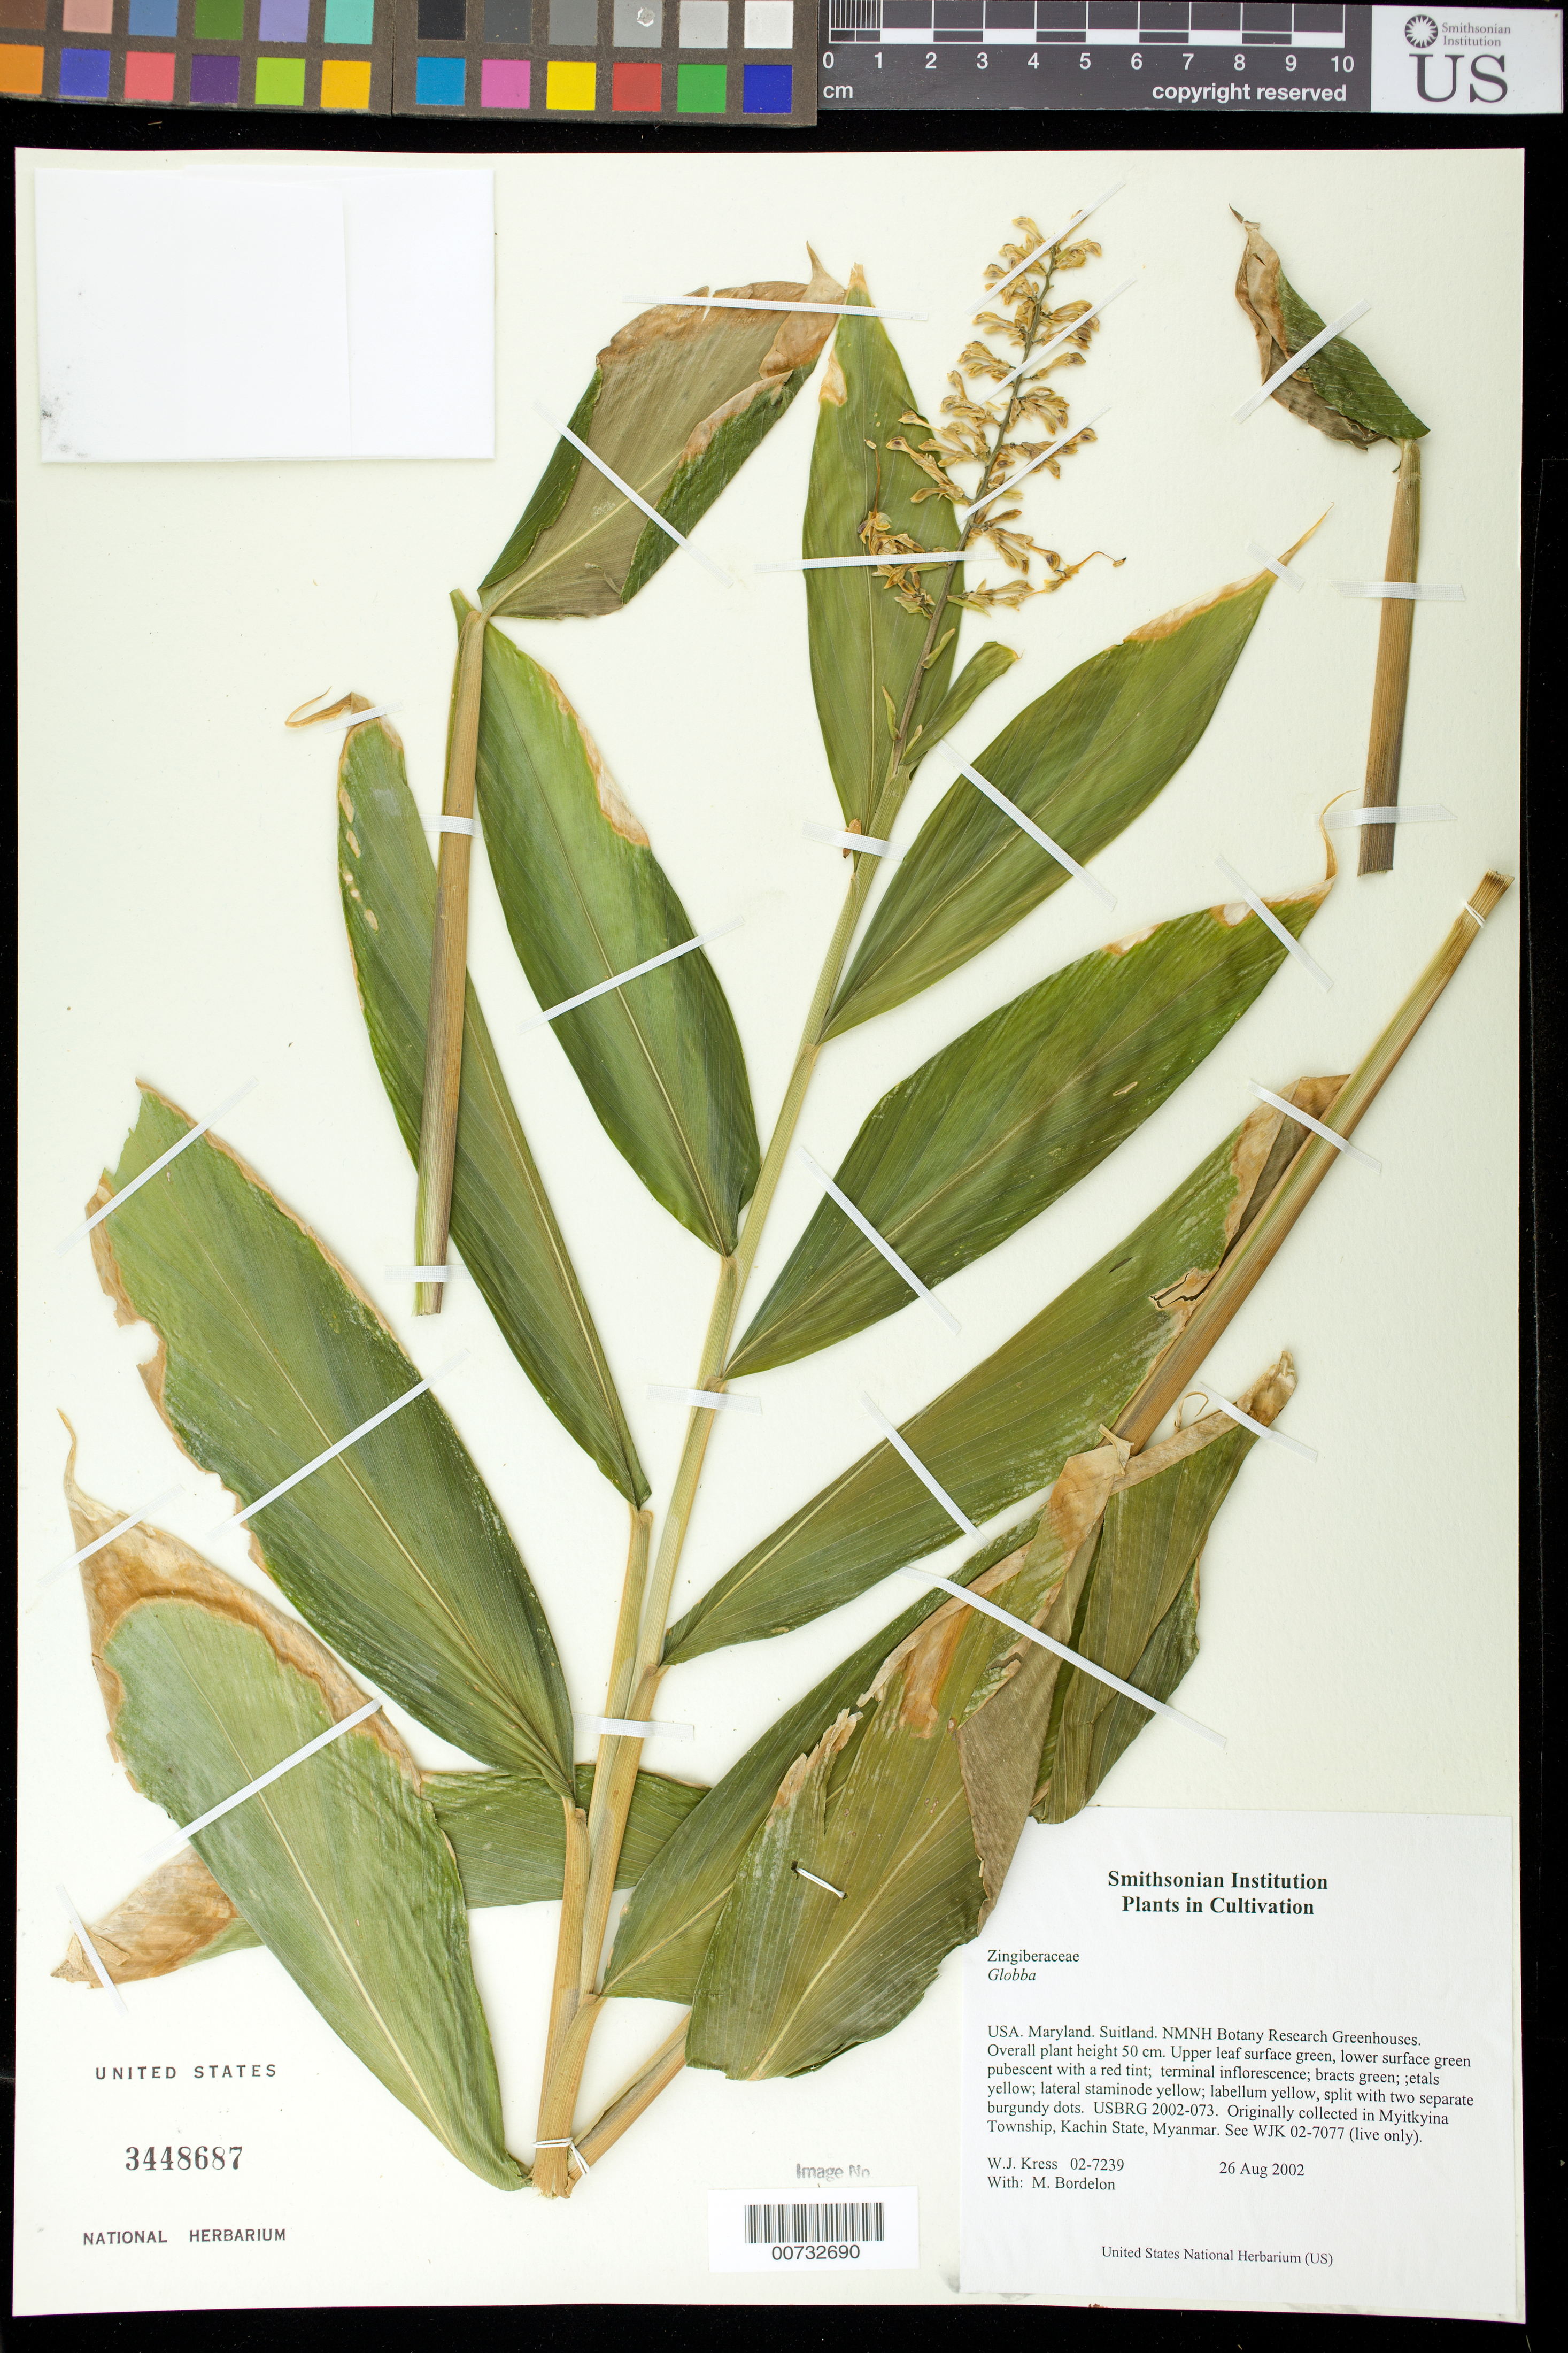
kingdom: Plantae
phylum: Tracheophyta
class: Liliopsida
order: Zingiberales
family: Zingiberaceae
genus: Globba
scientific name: Globba sp.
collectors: W. J. Kress & M. Bordelon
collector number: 02-7239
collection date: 2002-08-26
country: United States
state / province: Maryland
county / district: Prince George's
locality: NMNH Botany Research Greenhouses. Suitland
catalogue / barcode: US 3448687